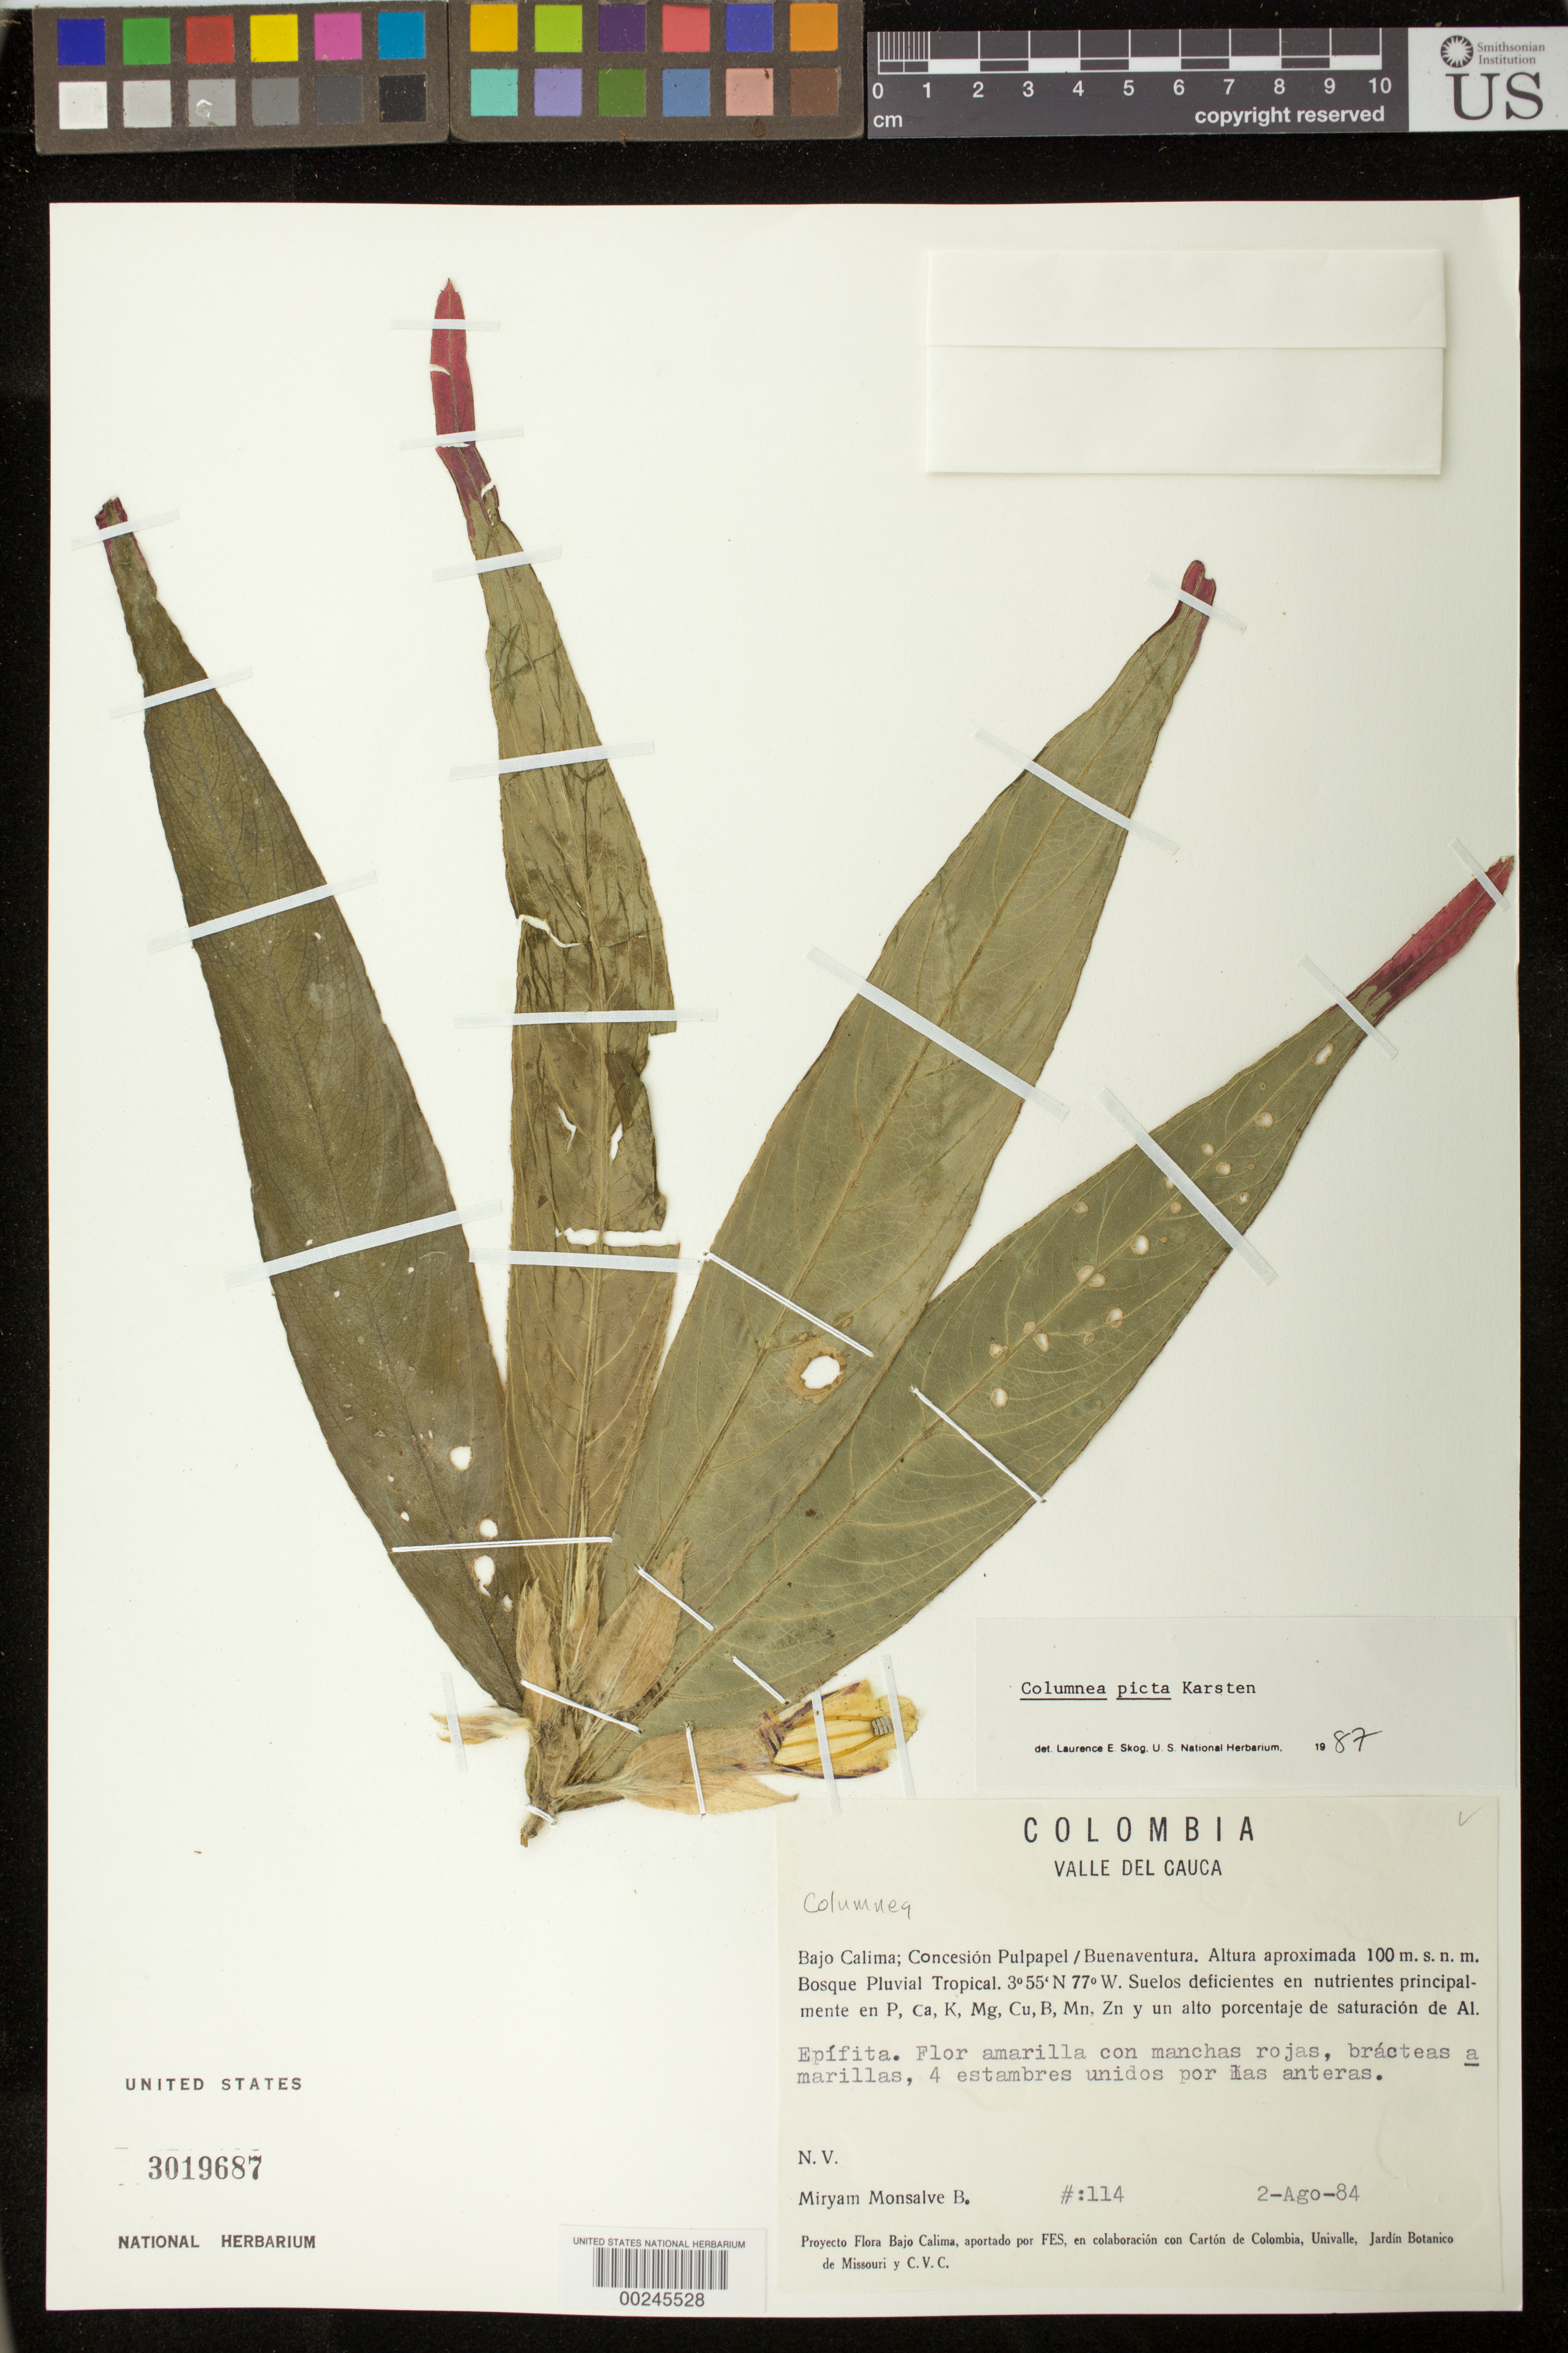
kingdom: Plantae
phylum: Tracheophyta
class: Magnoliopsida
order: Lamiales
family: Gesneriaceae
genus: Columnea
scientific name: Columnea karsteniana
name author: Singh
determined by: Skog, Laurence E.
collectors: M. Monsalve B.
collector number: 114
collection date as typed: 02 Aug 1984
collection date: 1984-08-02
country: Colombia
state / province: Valle del Cauca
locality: Bajo Calima, concession Pulpapel/Buenaventura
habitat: Pluvial tropical forest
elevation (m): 100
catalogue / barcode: US 3019687